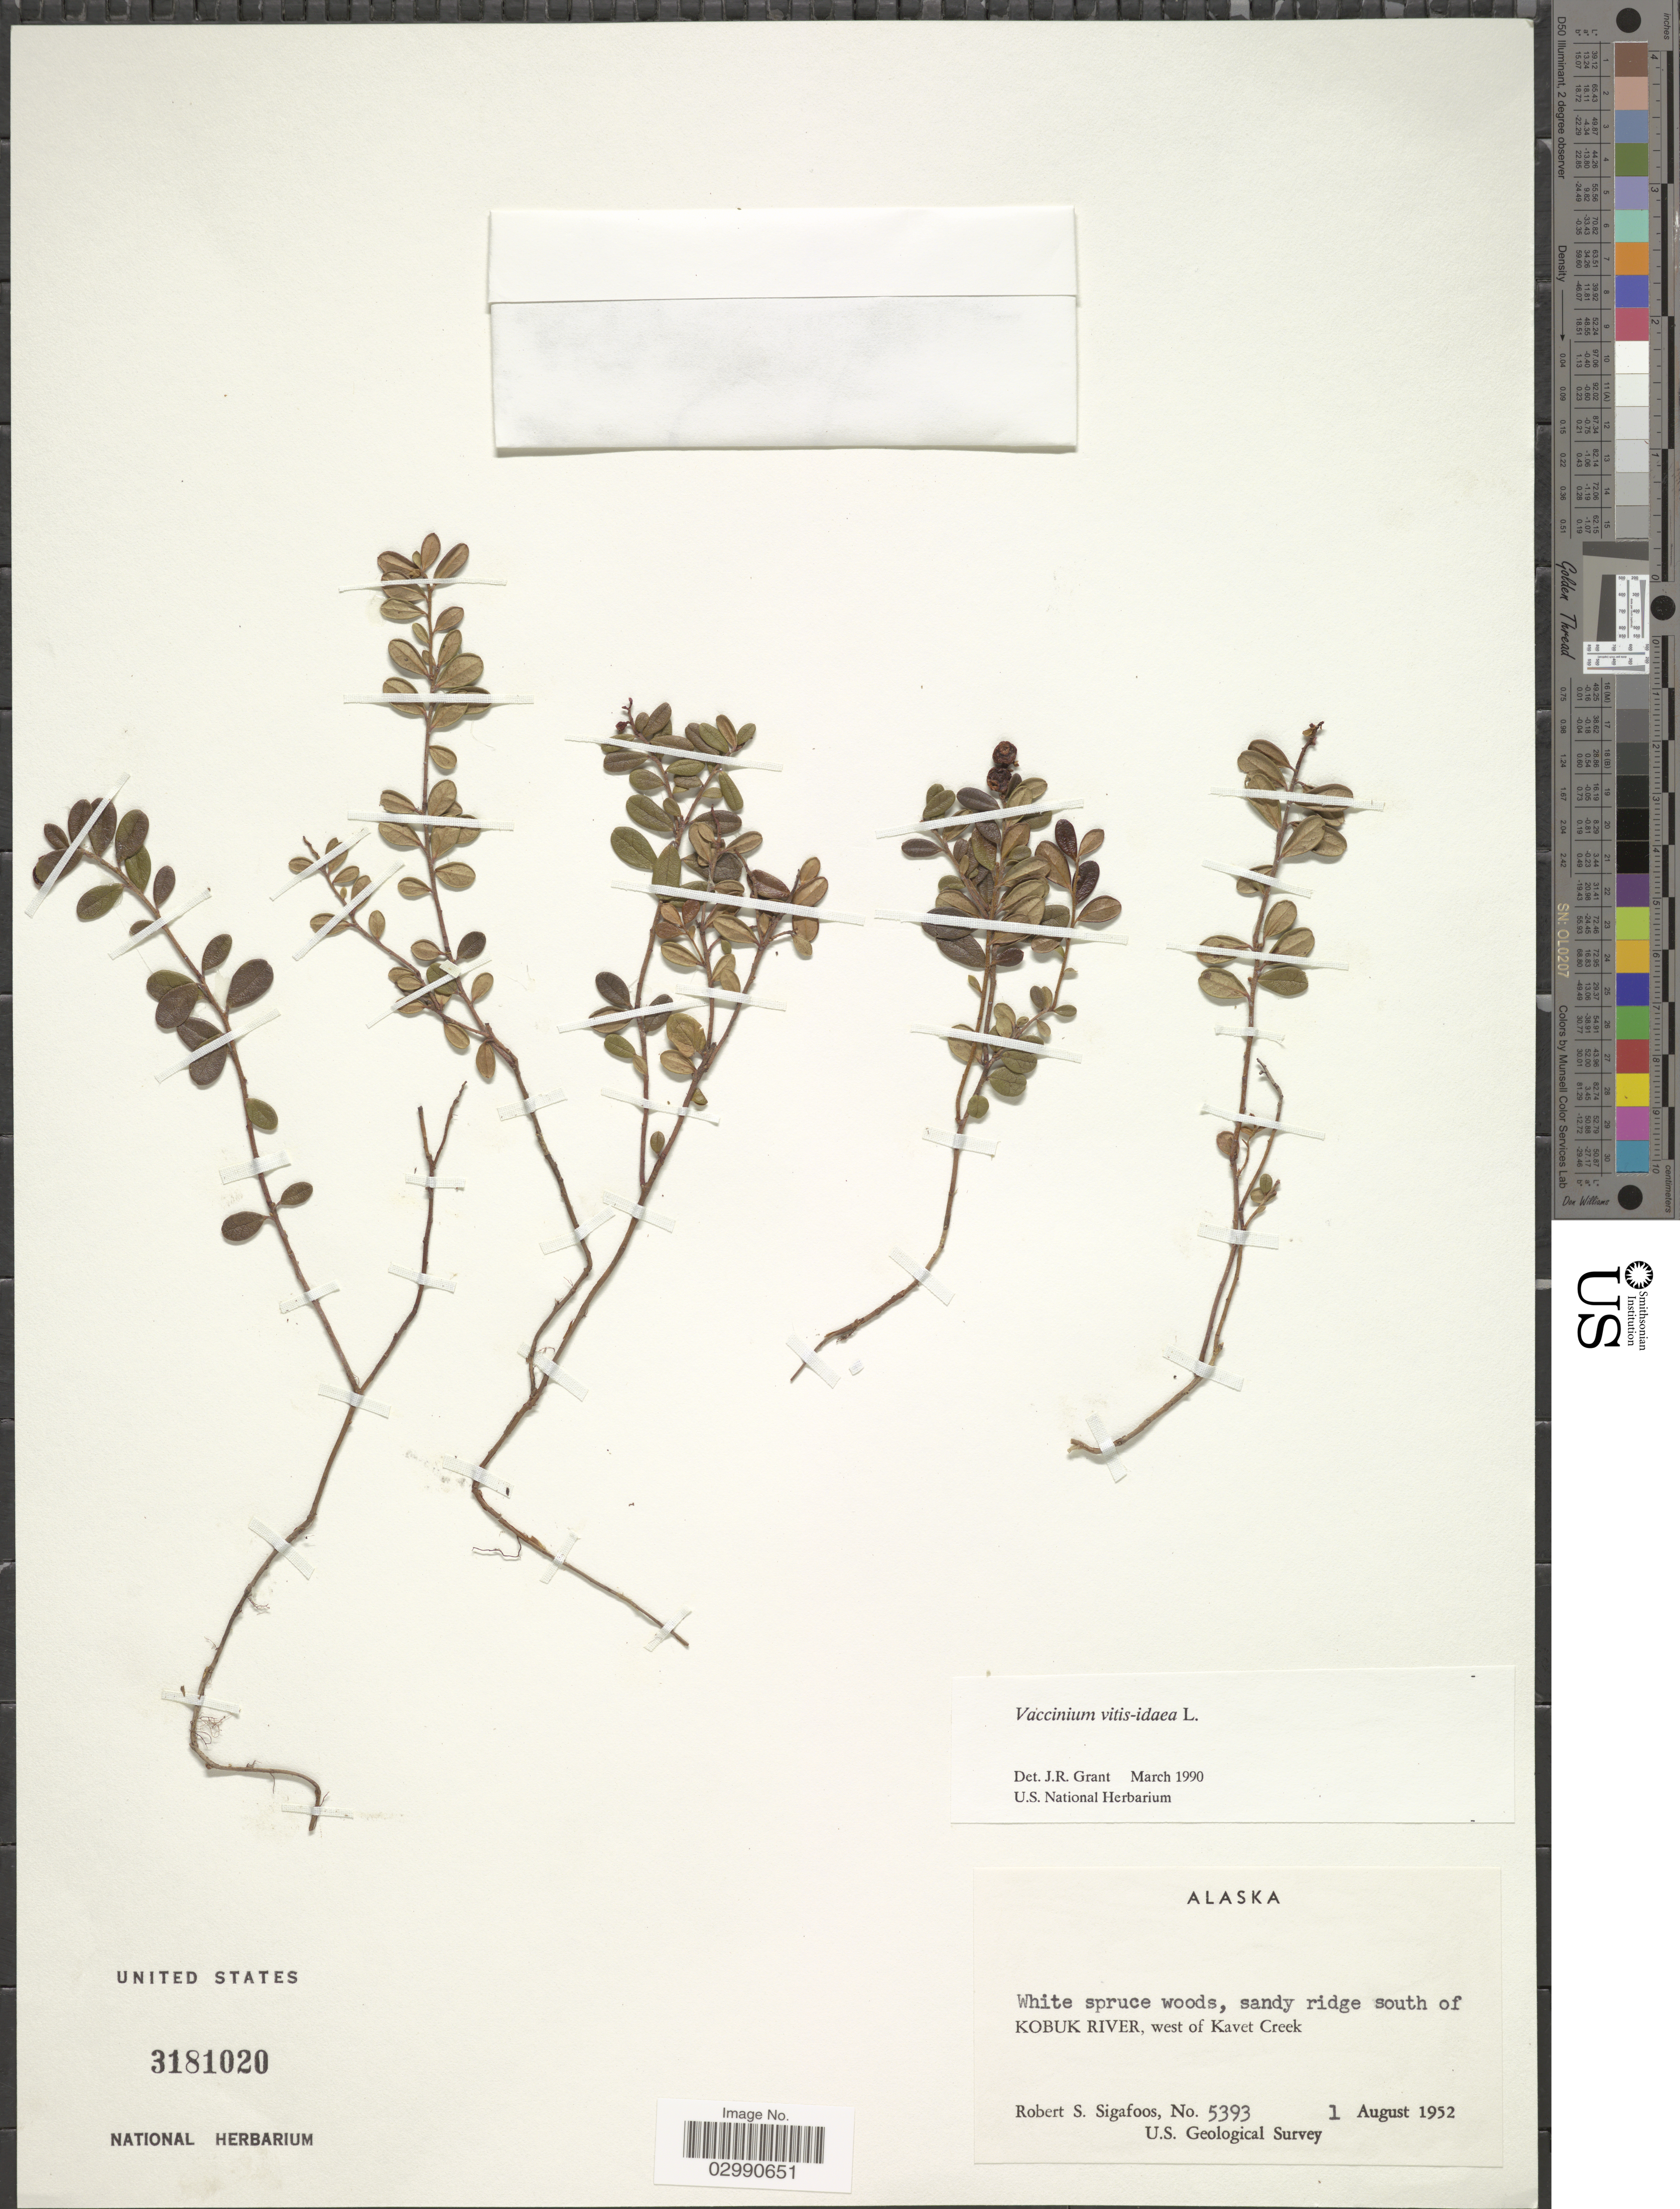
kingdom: Plantae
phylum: Tracheophyta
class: Magnoliopsida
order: Ericales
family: Ericaceae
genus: Vaccinium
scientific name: Vaccinium vitis-idaea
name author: L.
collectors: R. Sigafoos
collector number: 5393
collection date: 1952-08-01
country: United States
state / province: Alaska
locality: Sandy ridge south of Kobuk River, west of Kavet Creek.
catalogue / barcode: US 3181020